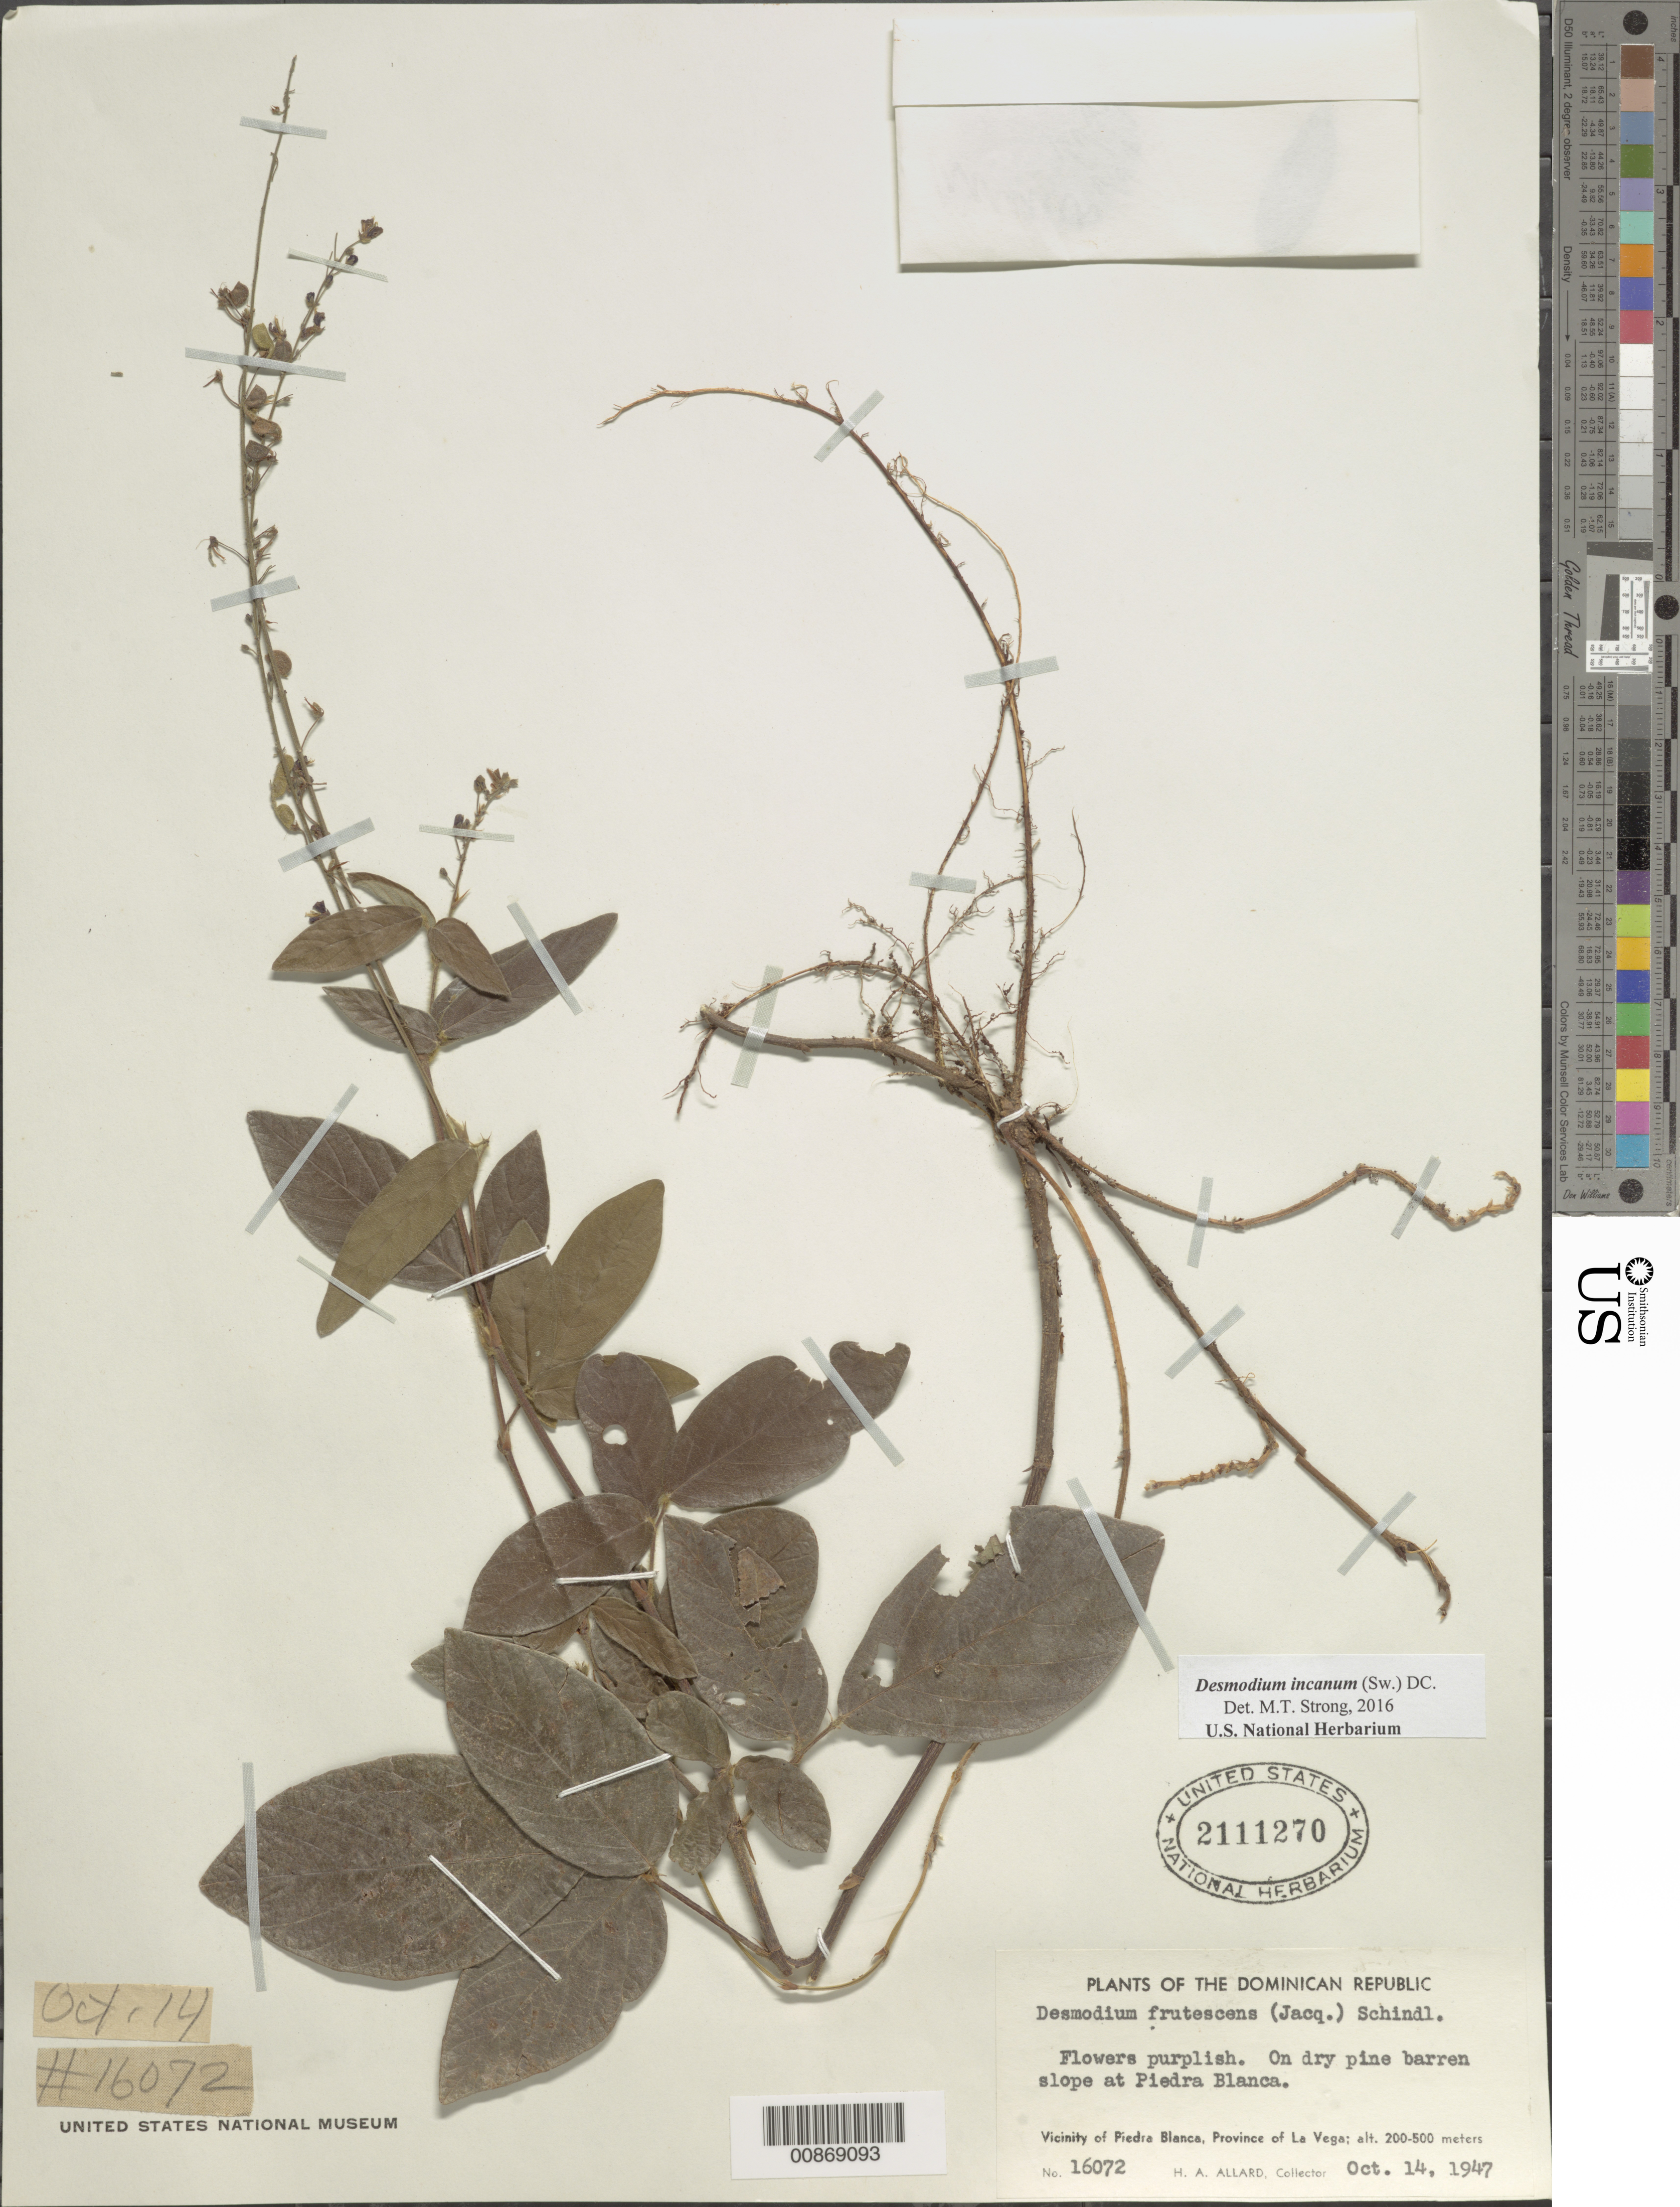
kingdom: Plantae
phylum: Tracheophyta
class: Magnoliopsida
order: Fabales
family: Fabaceae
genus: Desmodium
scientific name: Desmodium incanum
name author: (Sw.) DC.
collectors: H. A. Allard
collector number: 16072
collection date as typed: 14 Oct 1947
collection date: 1947-10-14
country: Dominican Republic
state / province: La Vega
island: Hispaniola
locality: Piedra Blanca.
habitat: On dry pine barren slope.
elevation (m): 200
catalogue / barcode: US 2111270